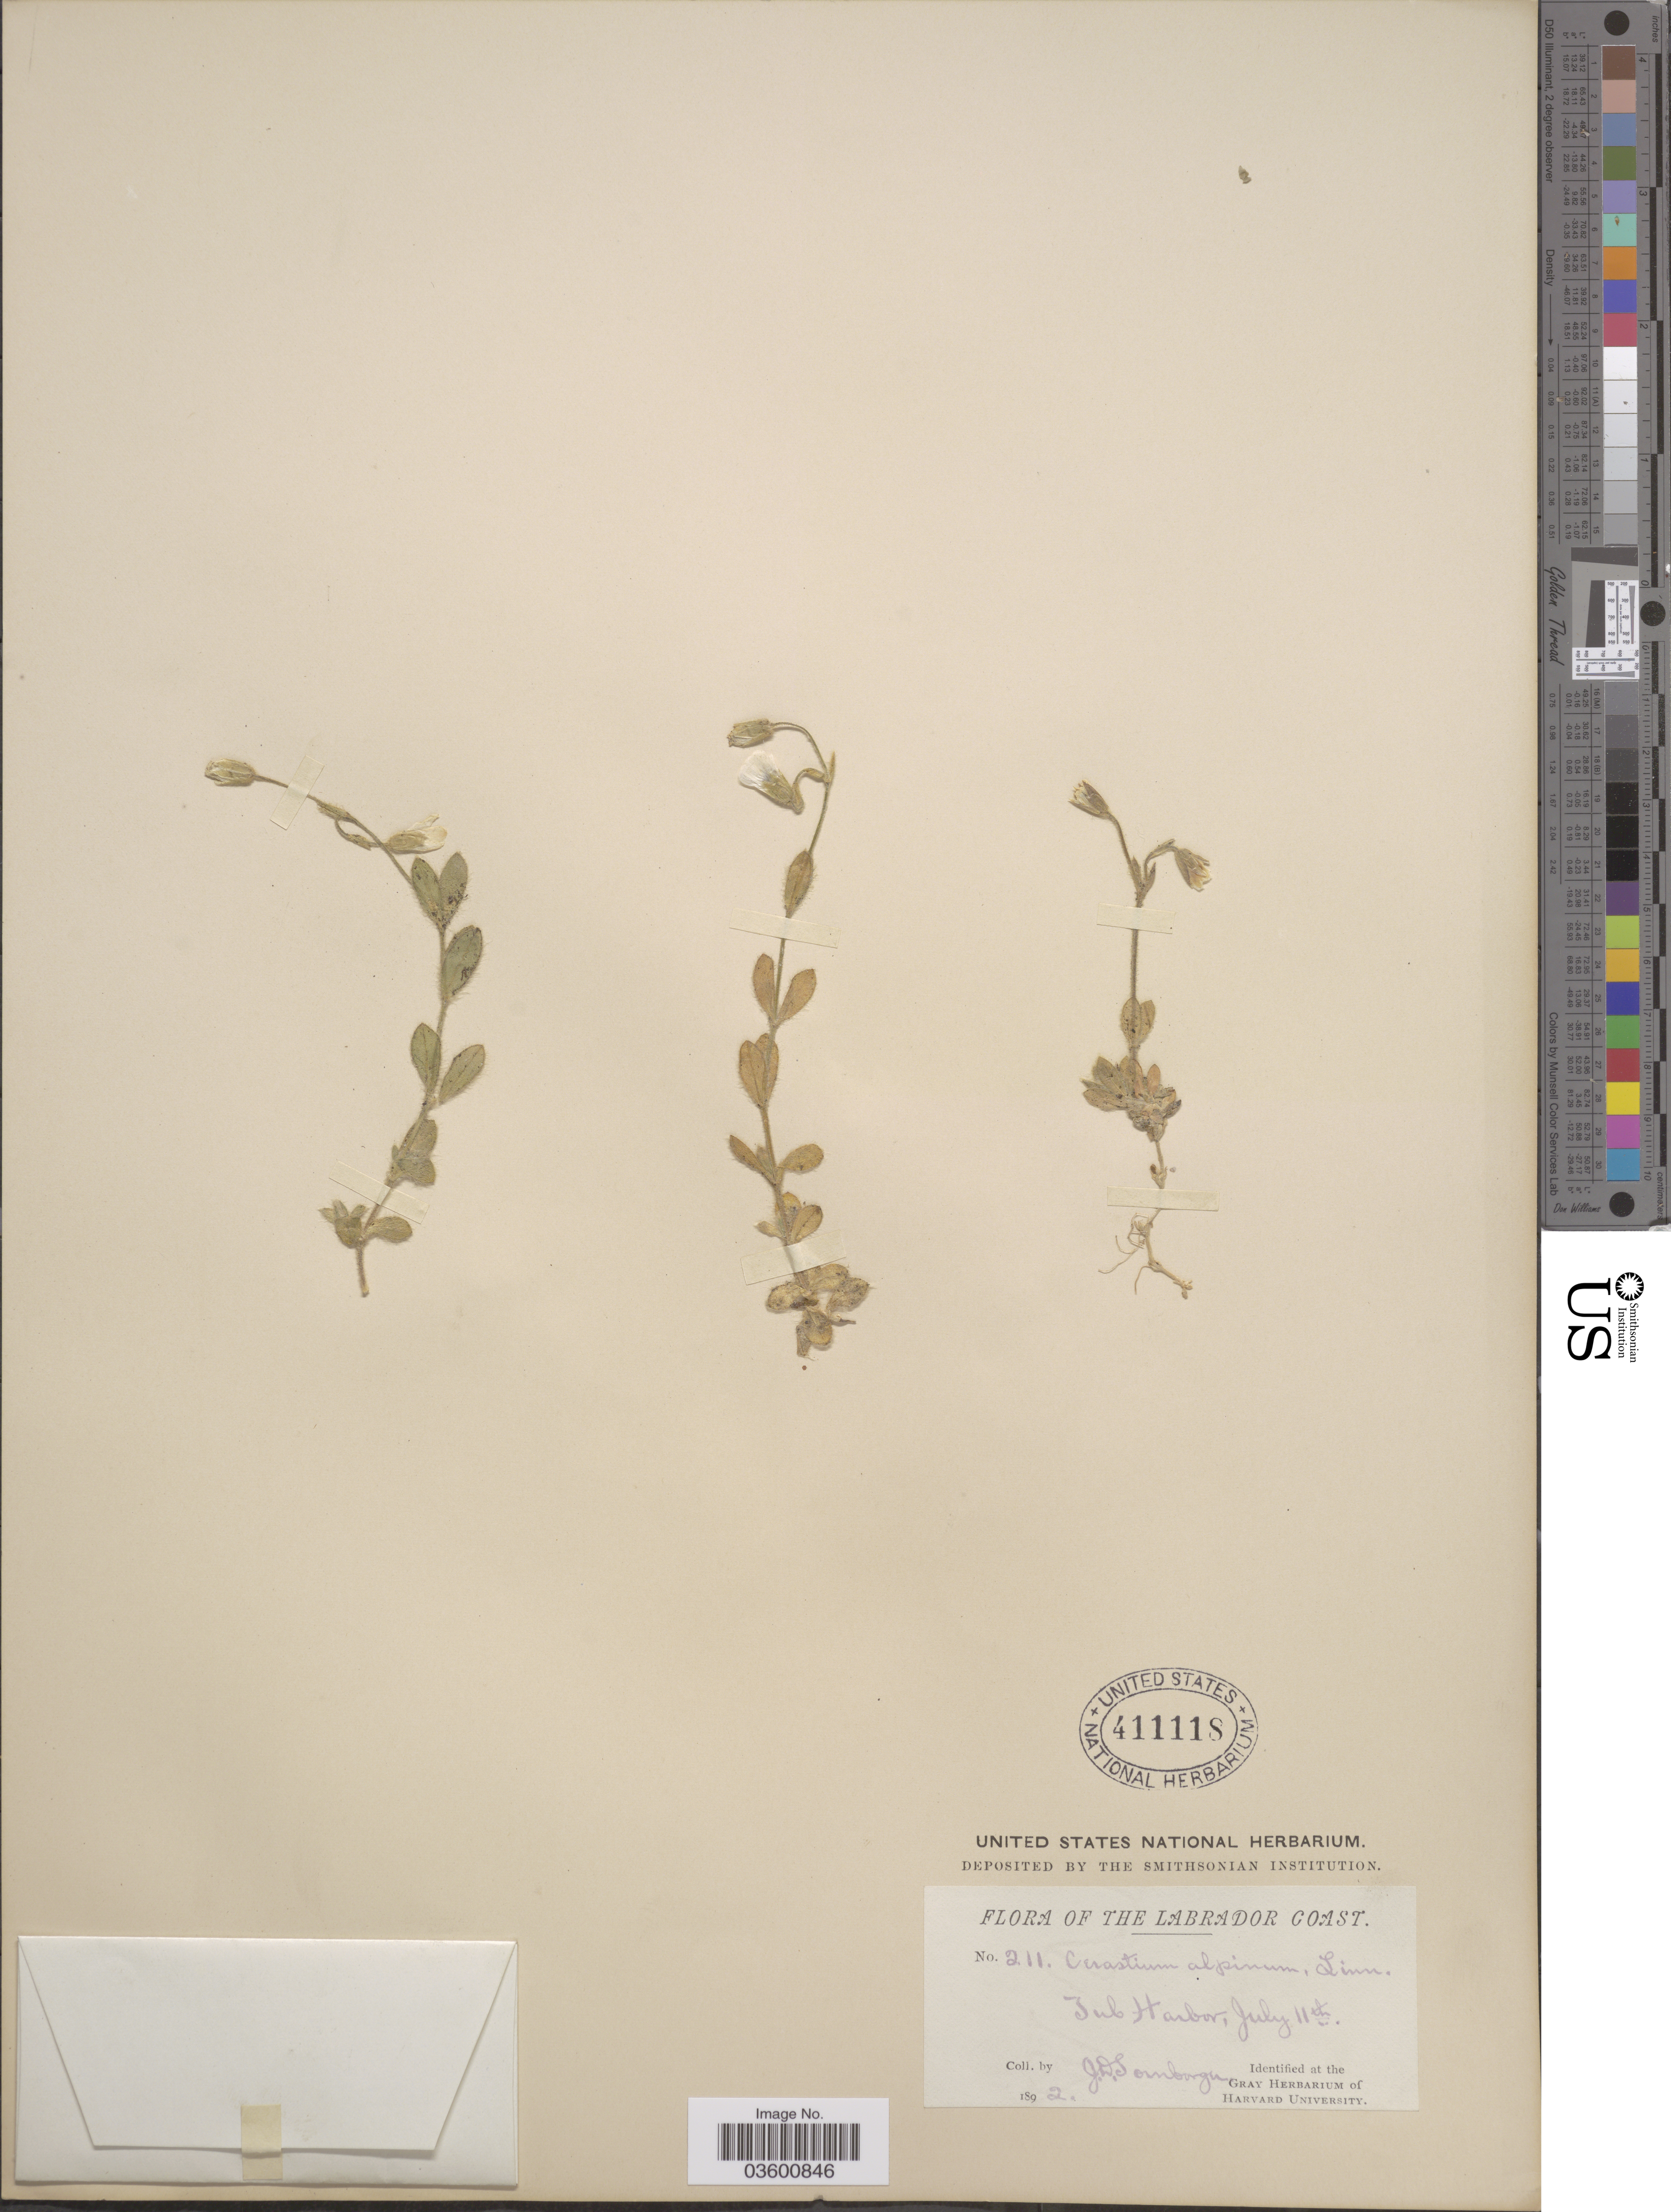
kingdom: Plantae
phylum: Tracheophyta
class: Magnoliopsida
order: Caryophyllales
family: Caryophyllaceae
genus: Cerastium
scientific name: Cerastium alpinum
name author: L.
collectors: J. Sornborger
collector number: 211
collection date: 1892-07-11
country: Canada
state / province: Newfoundland and Labrador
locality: The Labrador Coast. Tub Harbor.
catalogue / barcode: US 411118